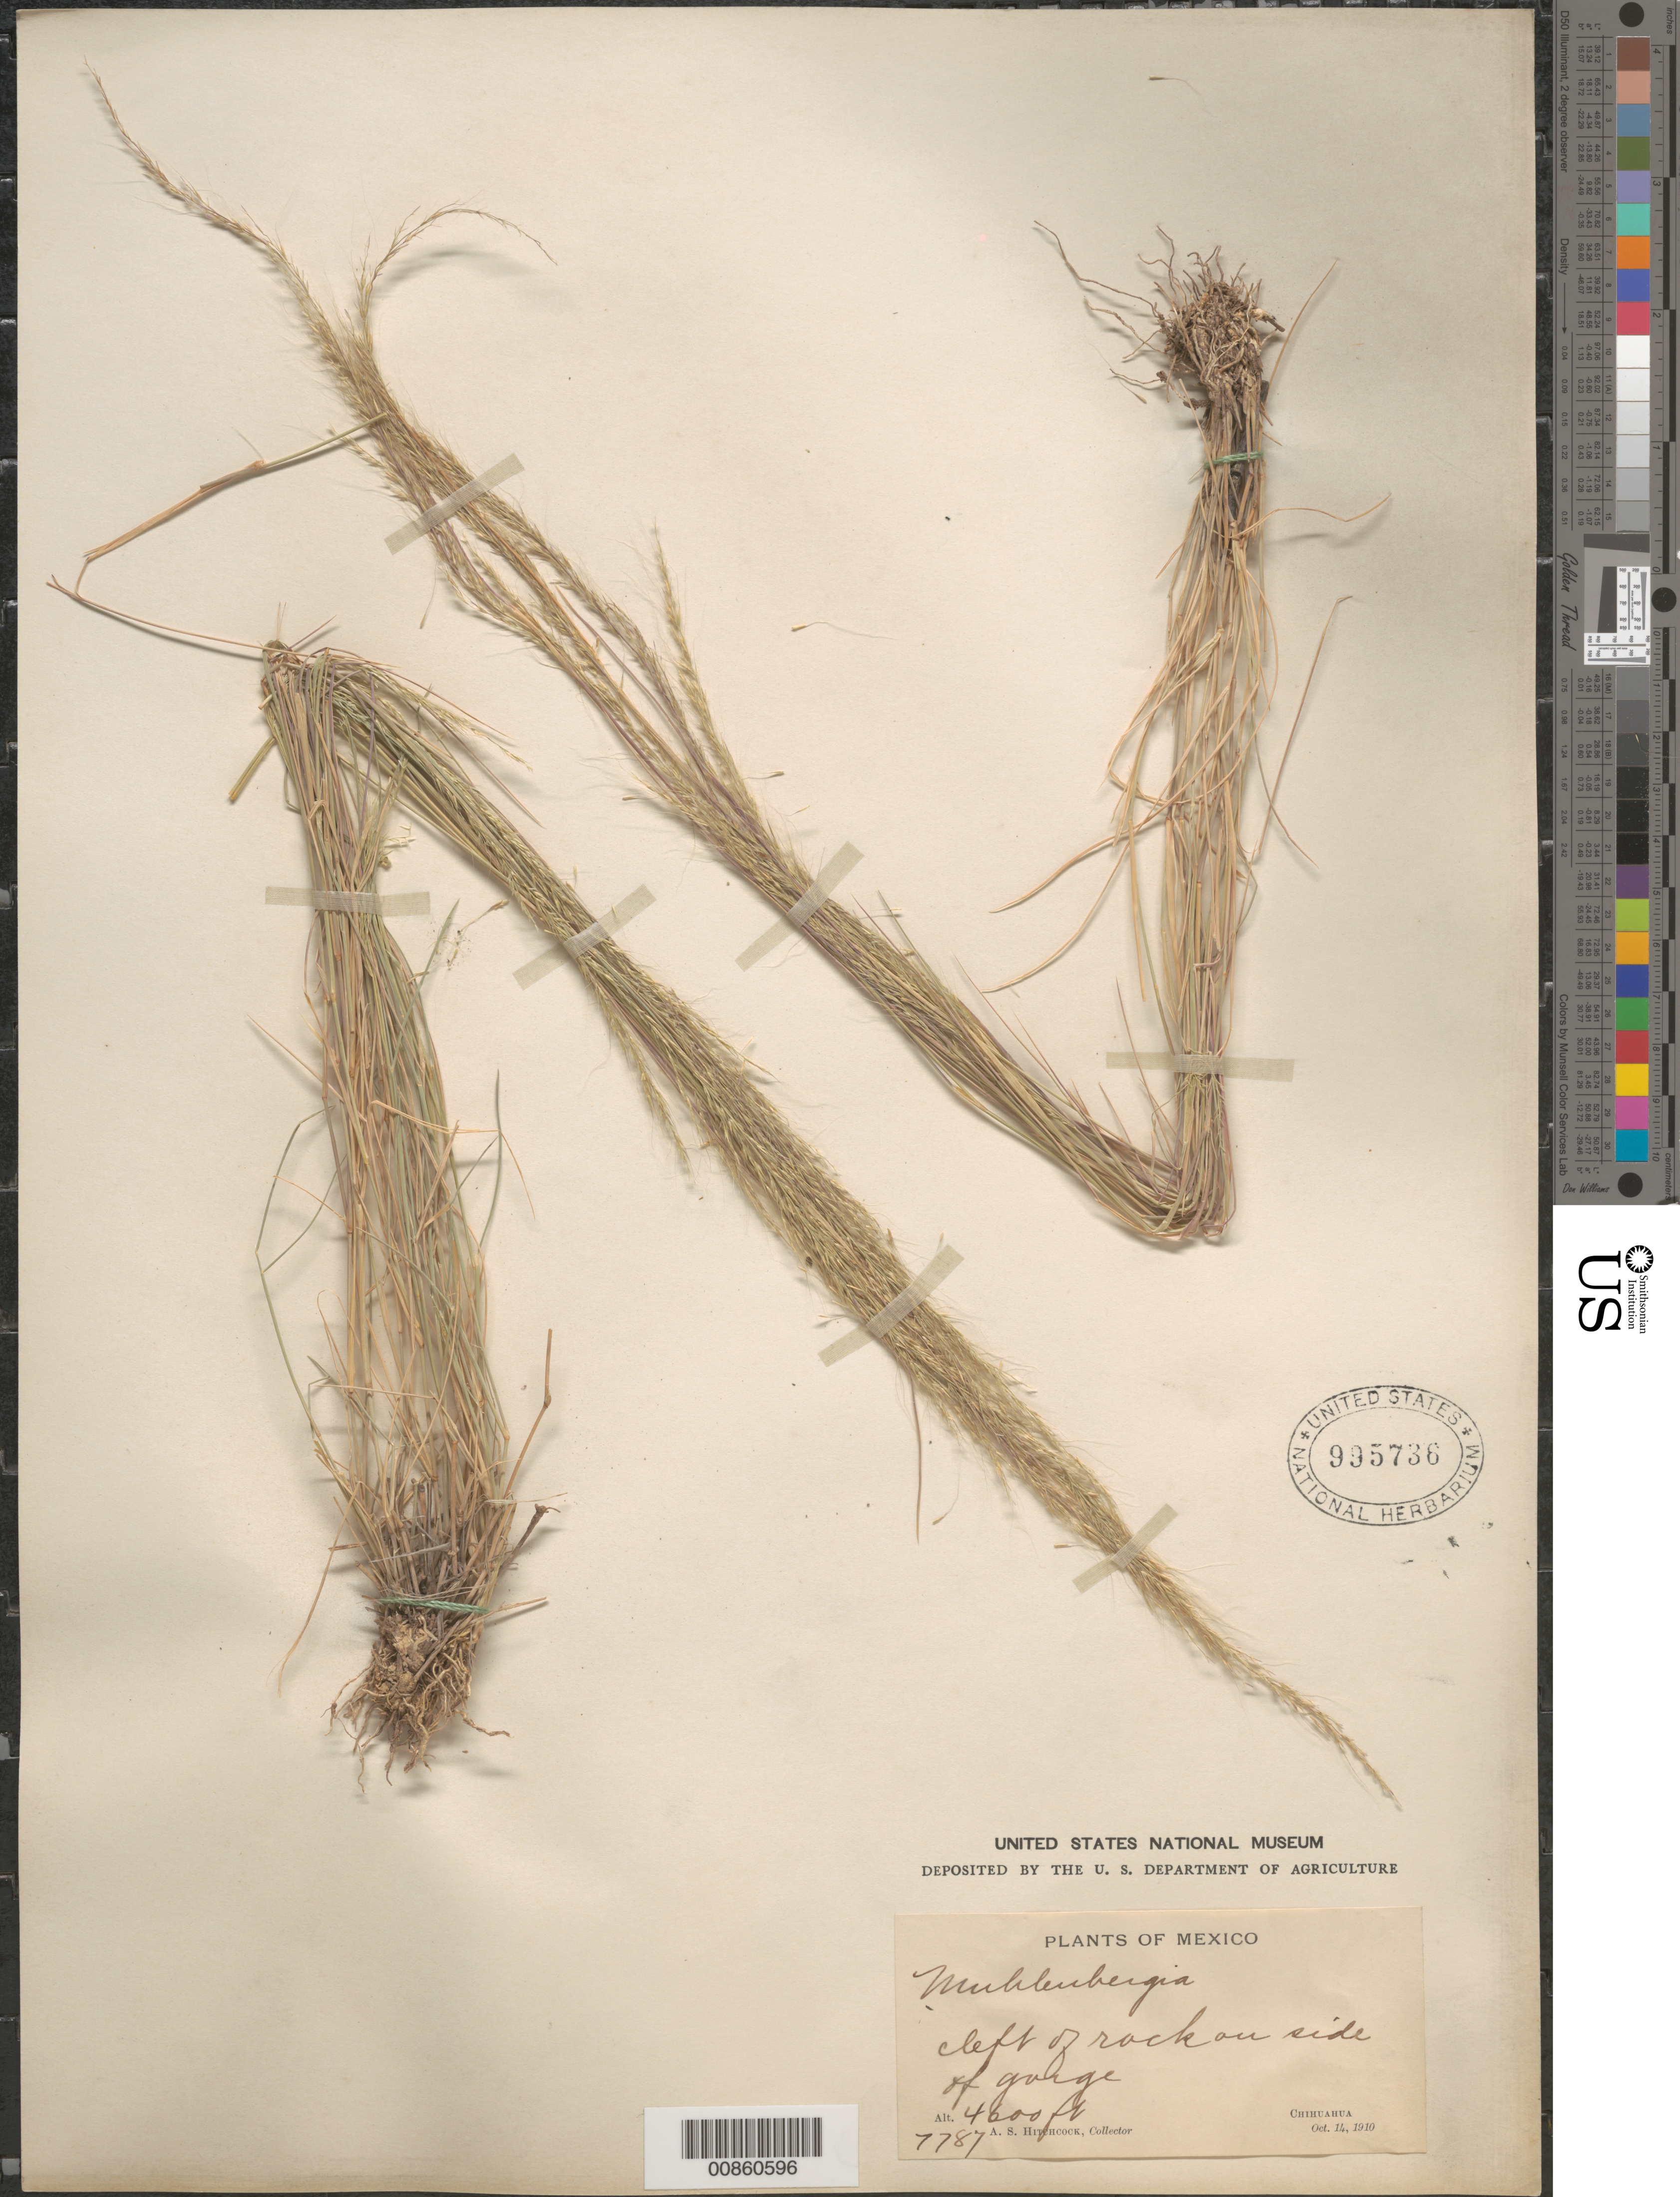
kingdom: Plantae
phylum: Tracheophyta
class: Liliopsida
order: Poales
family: Poaceae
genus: Muhlenbergia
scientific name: Muhlenbergia monticola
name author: Buckley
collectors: A. S. Hitchcock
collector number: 7787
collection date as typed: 14 Oct 1910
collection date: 1910-10-14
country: Mexico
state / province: Chihuahua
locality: Chihuahua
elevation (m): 1402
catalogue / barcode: US 995736